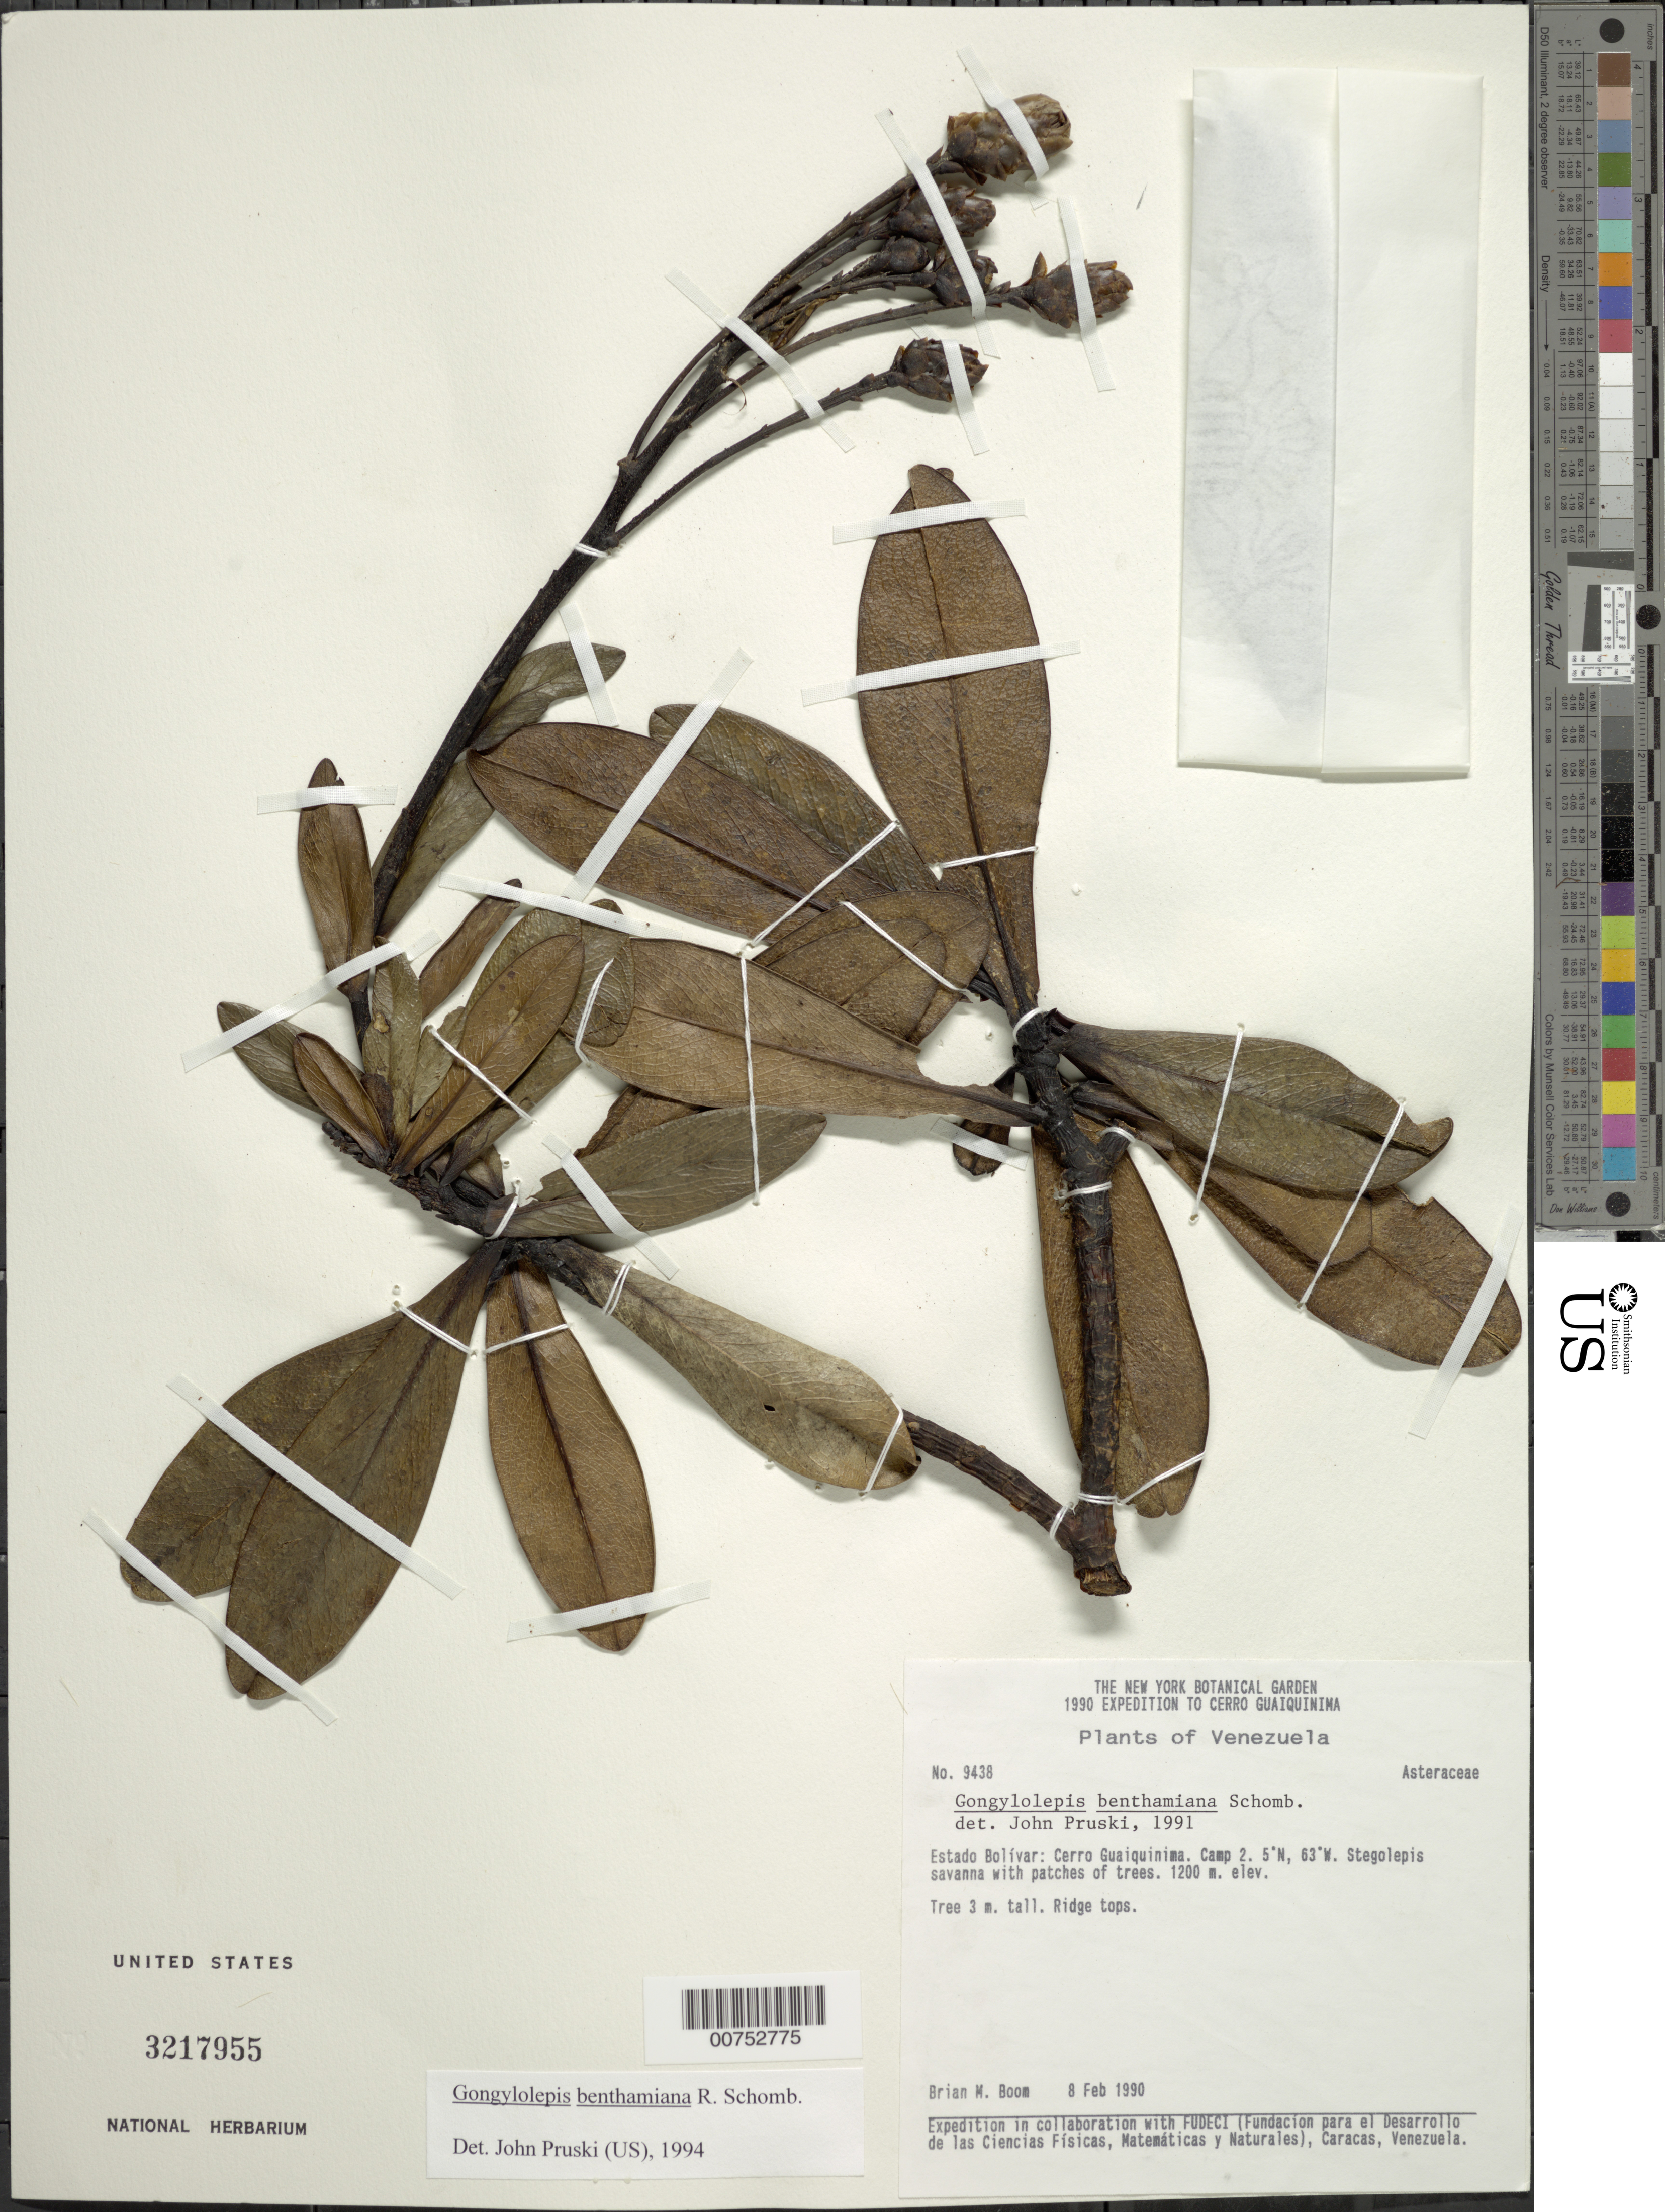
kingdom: Plantae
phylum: Tracheophyta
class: Magnoliopsida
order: Asterales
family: Asteraceae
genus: Gongylolepis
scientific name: Gongylolepis benthamiana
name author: R.H. Schomb.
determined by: Pruski, J. F.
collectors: B. M. Boom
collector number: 9438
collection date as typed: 8-Feb-90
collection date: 1990-02-08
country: Venezuela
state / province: Bolívar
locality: Cerro Guaiquinima, Camp 2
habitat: Stegolepis savanna with patches of tree. Ridge tops.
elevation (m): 1200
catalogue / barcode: US 3217955